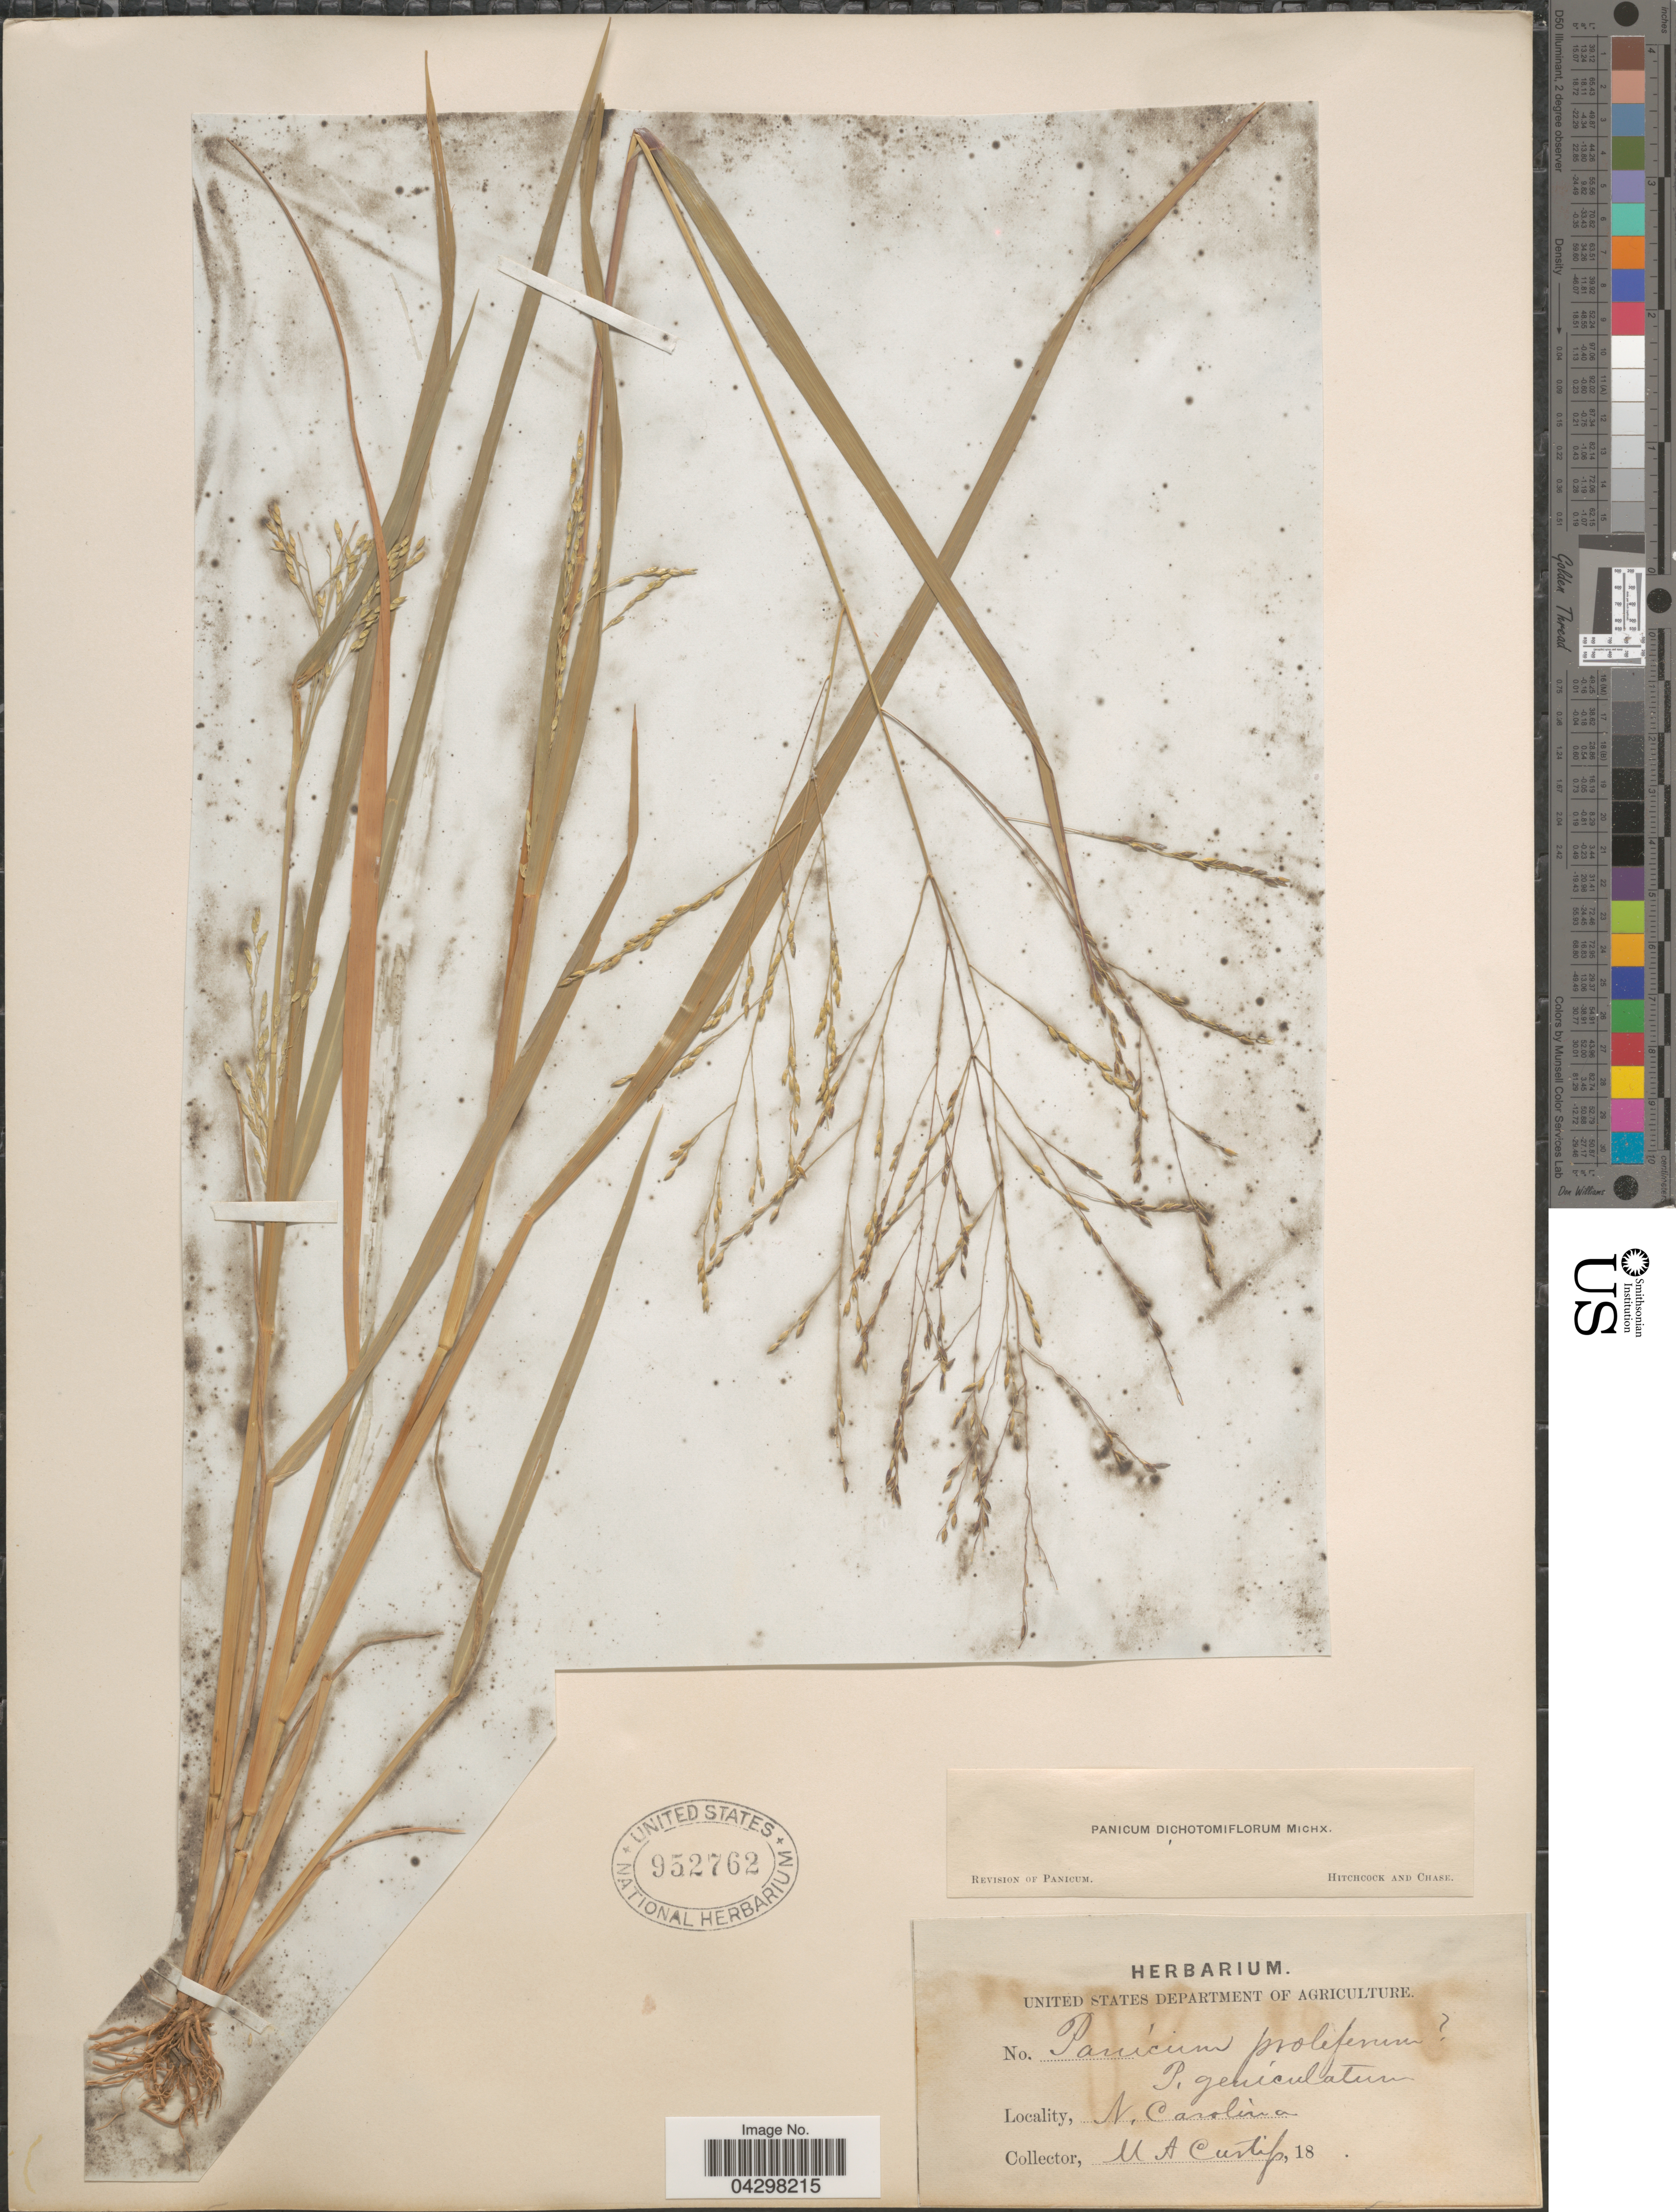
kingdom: Plantae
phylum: Tracheophyta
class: Liliopsida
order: Poales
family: Poaceae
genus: Panicum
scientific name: Panicum dichotomiflorum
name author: Michx.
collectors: M. A. Curtiss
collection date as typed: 18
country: United States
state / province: North Carolina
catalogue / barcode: US 952762